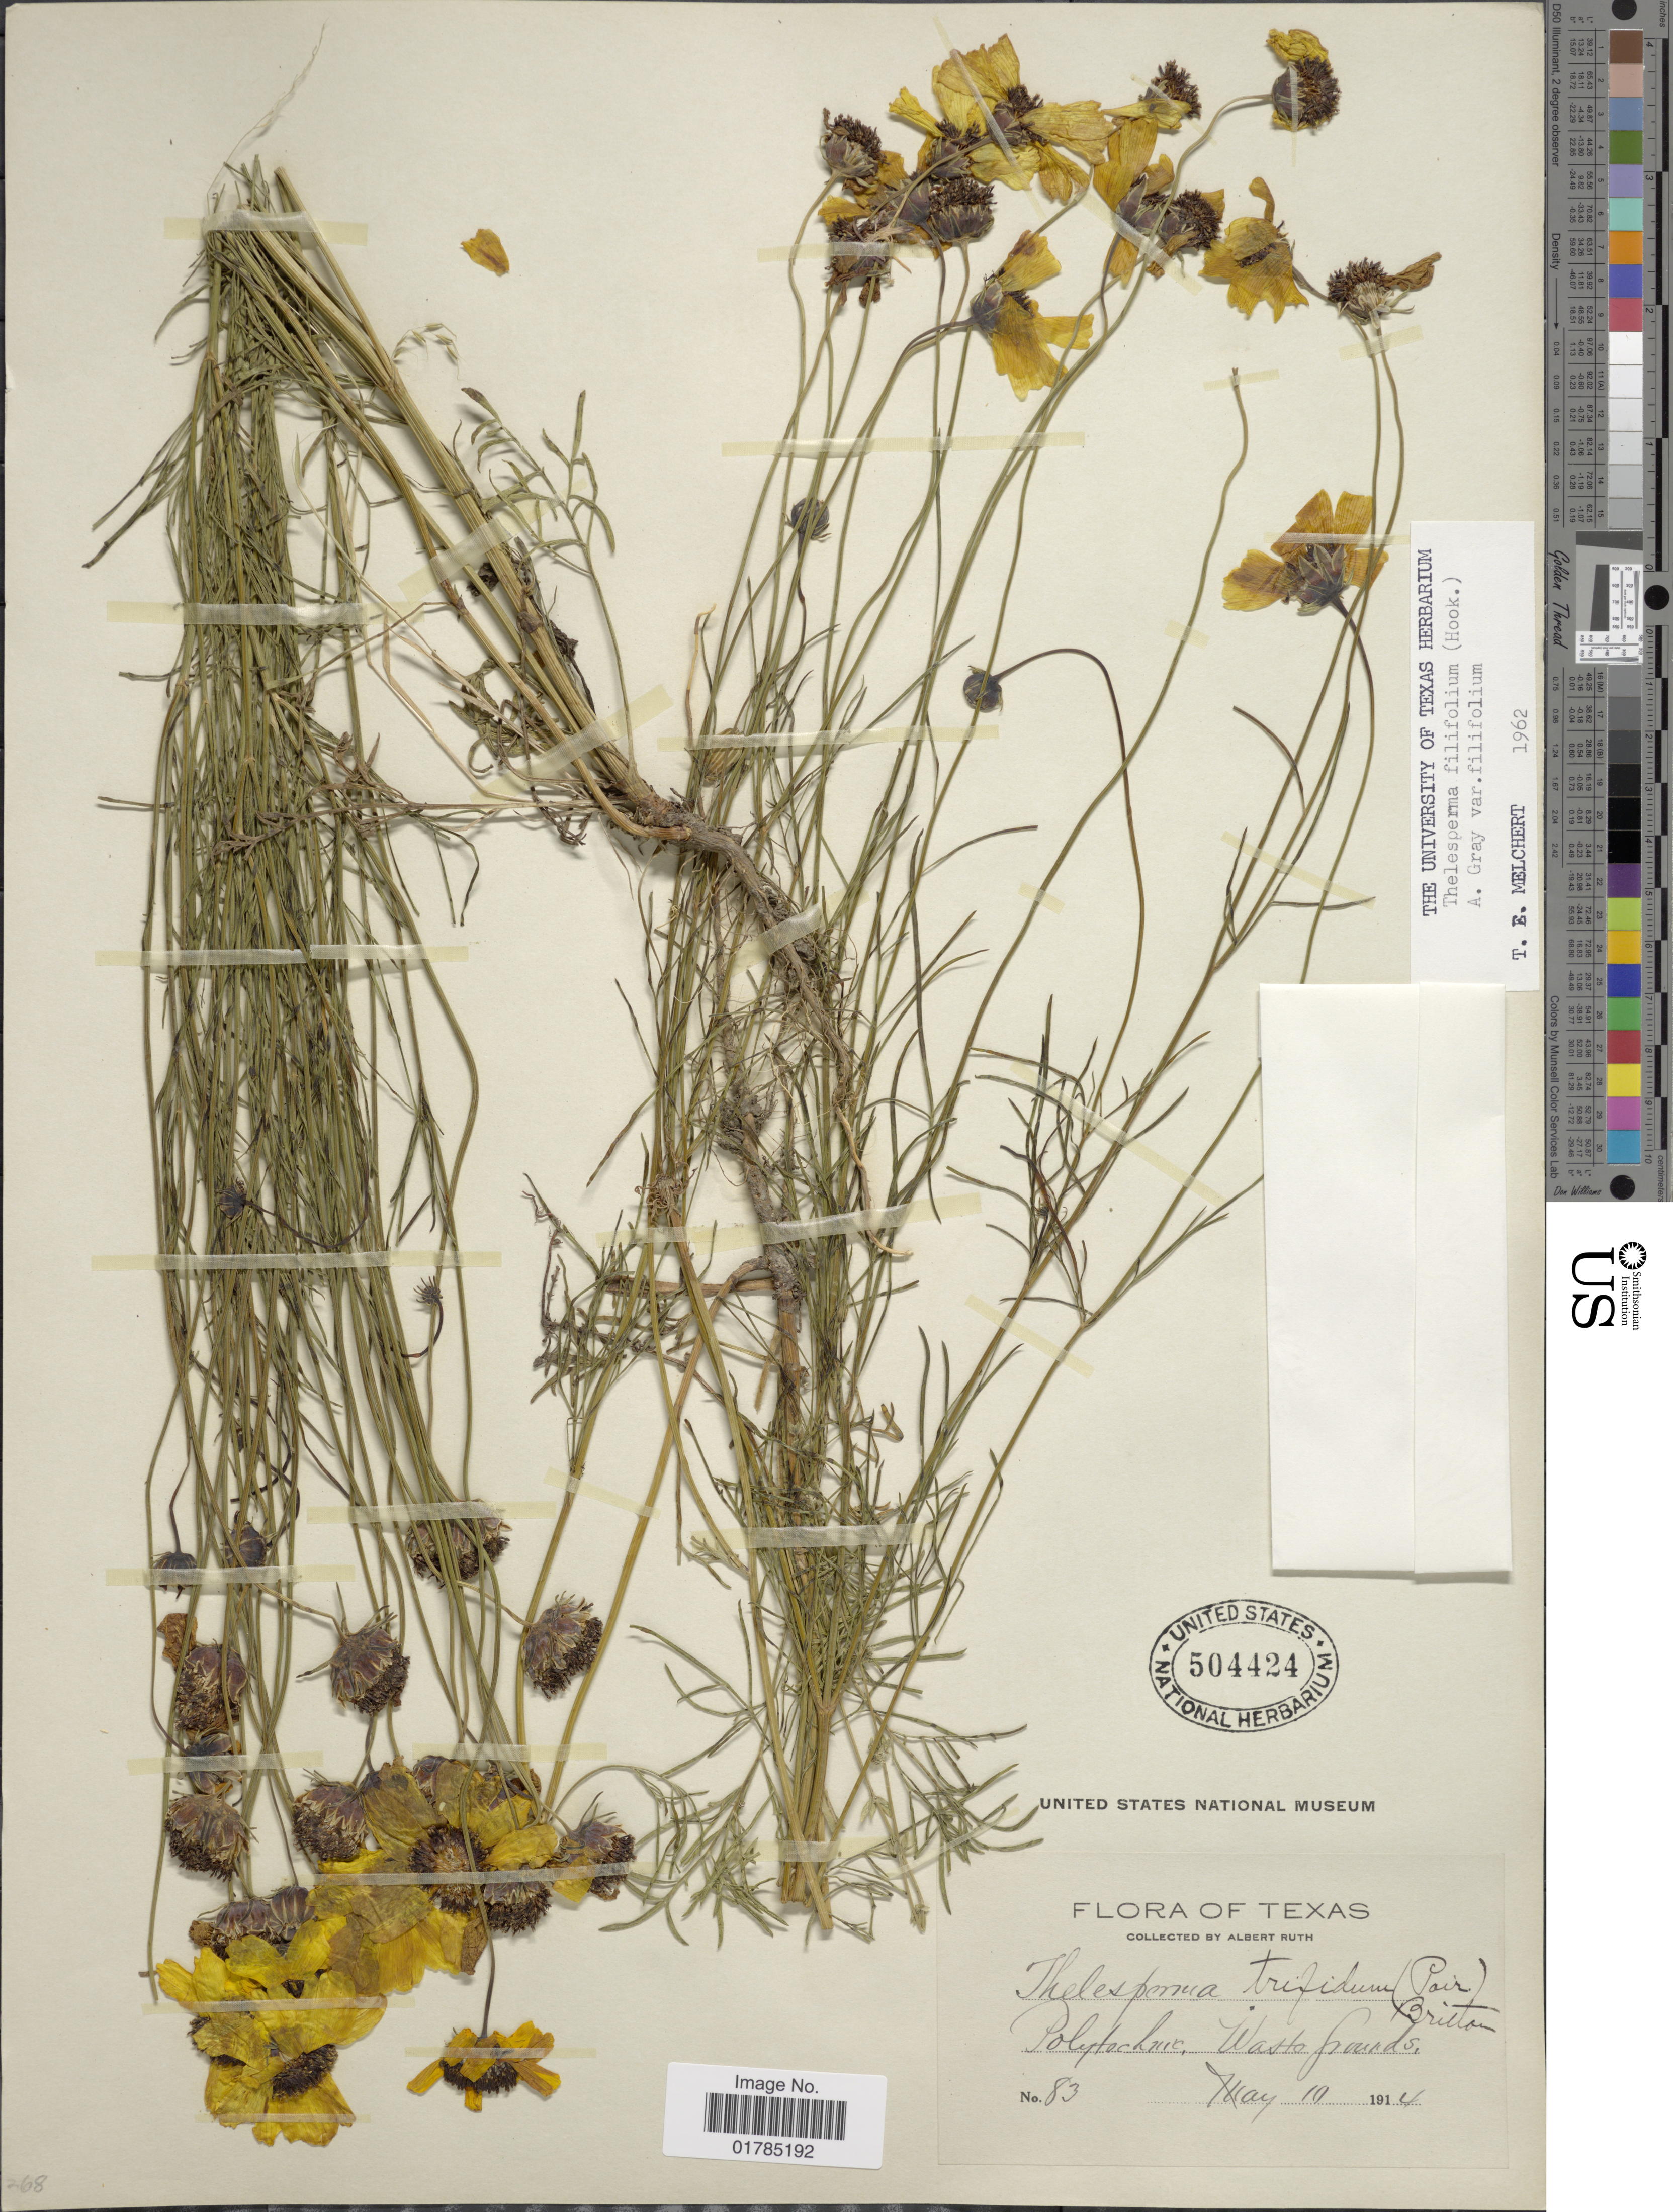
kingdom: Plantae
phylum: Tracheophyta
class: Magnoliopsida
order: Asterales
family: Asteraceae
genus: Thelesperma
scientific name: Thelesperma filifolium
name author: (Hook.) A. Gray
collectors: A. Ruth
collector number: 83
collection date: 1914-05-10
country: United States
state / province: Texas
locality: Polytechnic, Waste Grounds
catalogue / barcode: US 504424